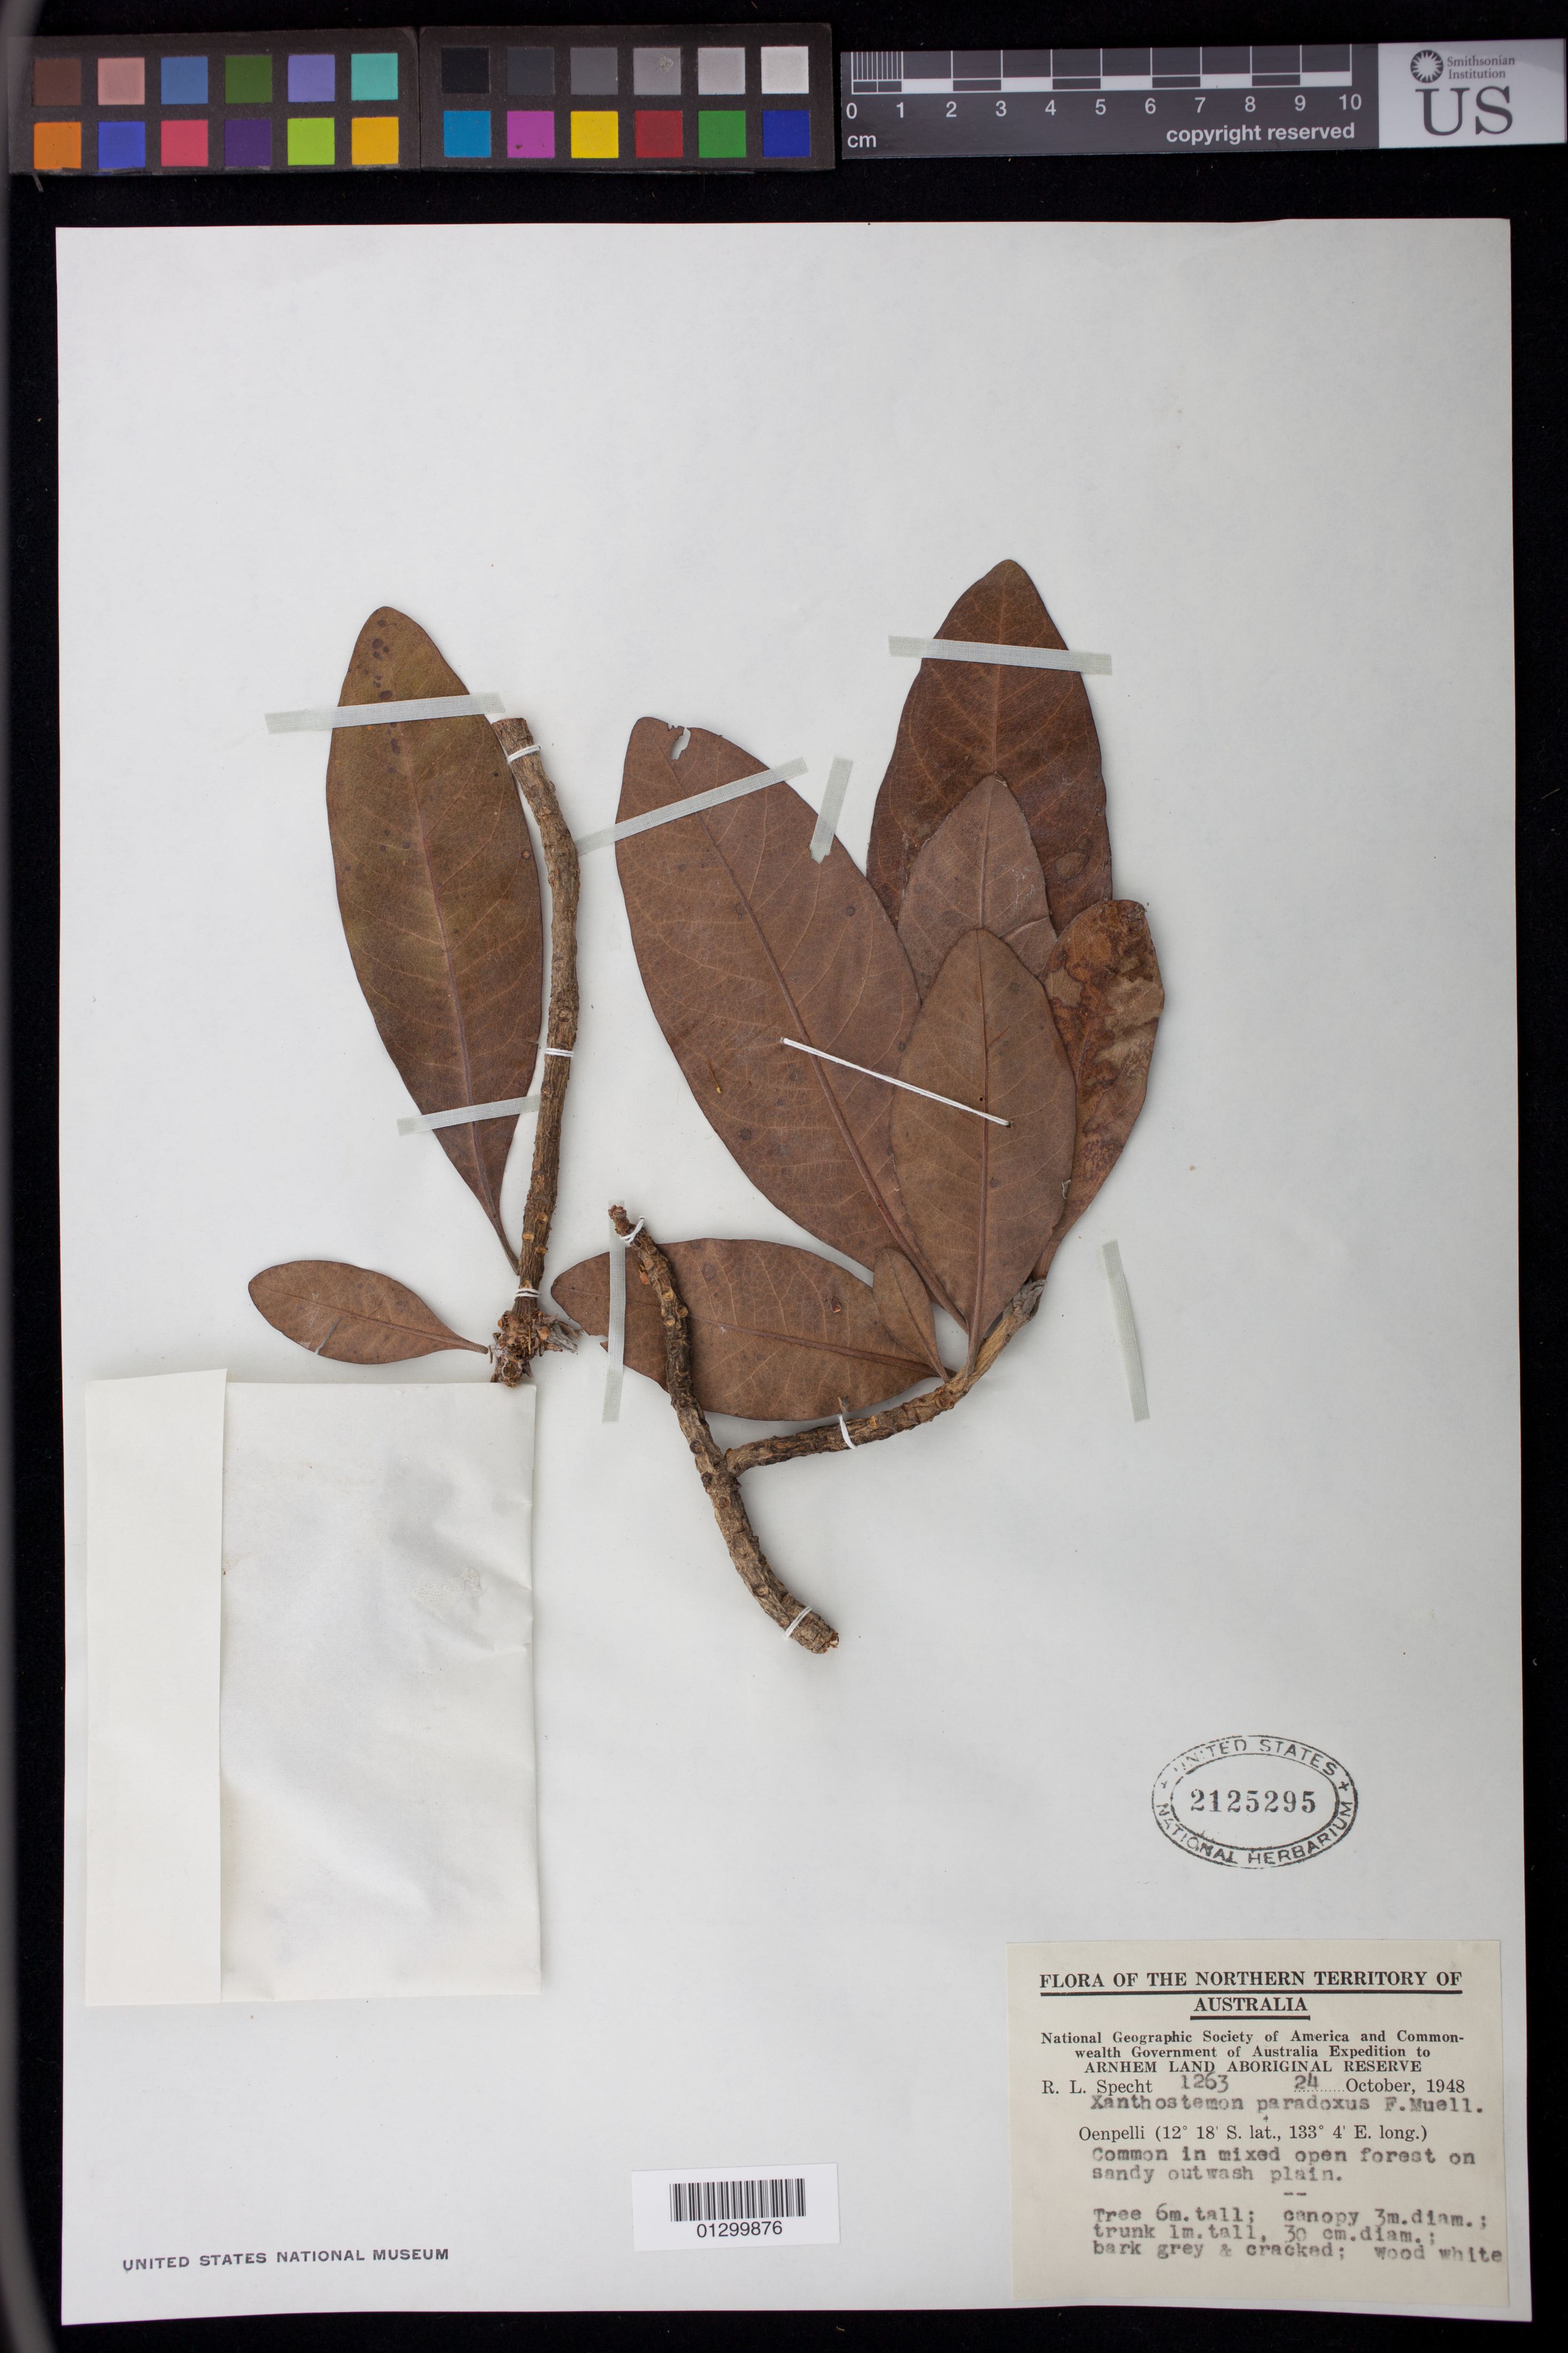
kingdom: Plantae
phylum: Tracheophyta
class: Magnoliopsida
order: Myrtales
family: Myrtaceae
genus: Xanthostemon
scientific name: Xanthostemon paradoxus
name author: F. Muell.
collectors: R. L. Specht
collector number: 1263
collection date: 1948-10-24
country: Australia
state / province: Northern Territory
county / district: West Arnhem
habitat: Common in mixed open forest on sandy outwash plain.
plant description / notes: Tree 6 m. tall; canopy 3 m. diam.; trunk 1 m. tall; 30 cm, diam.; bark grey amd cracked; wood white.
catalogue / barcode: US 2125295